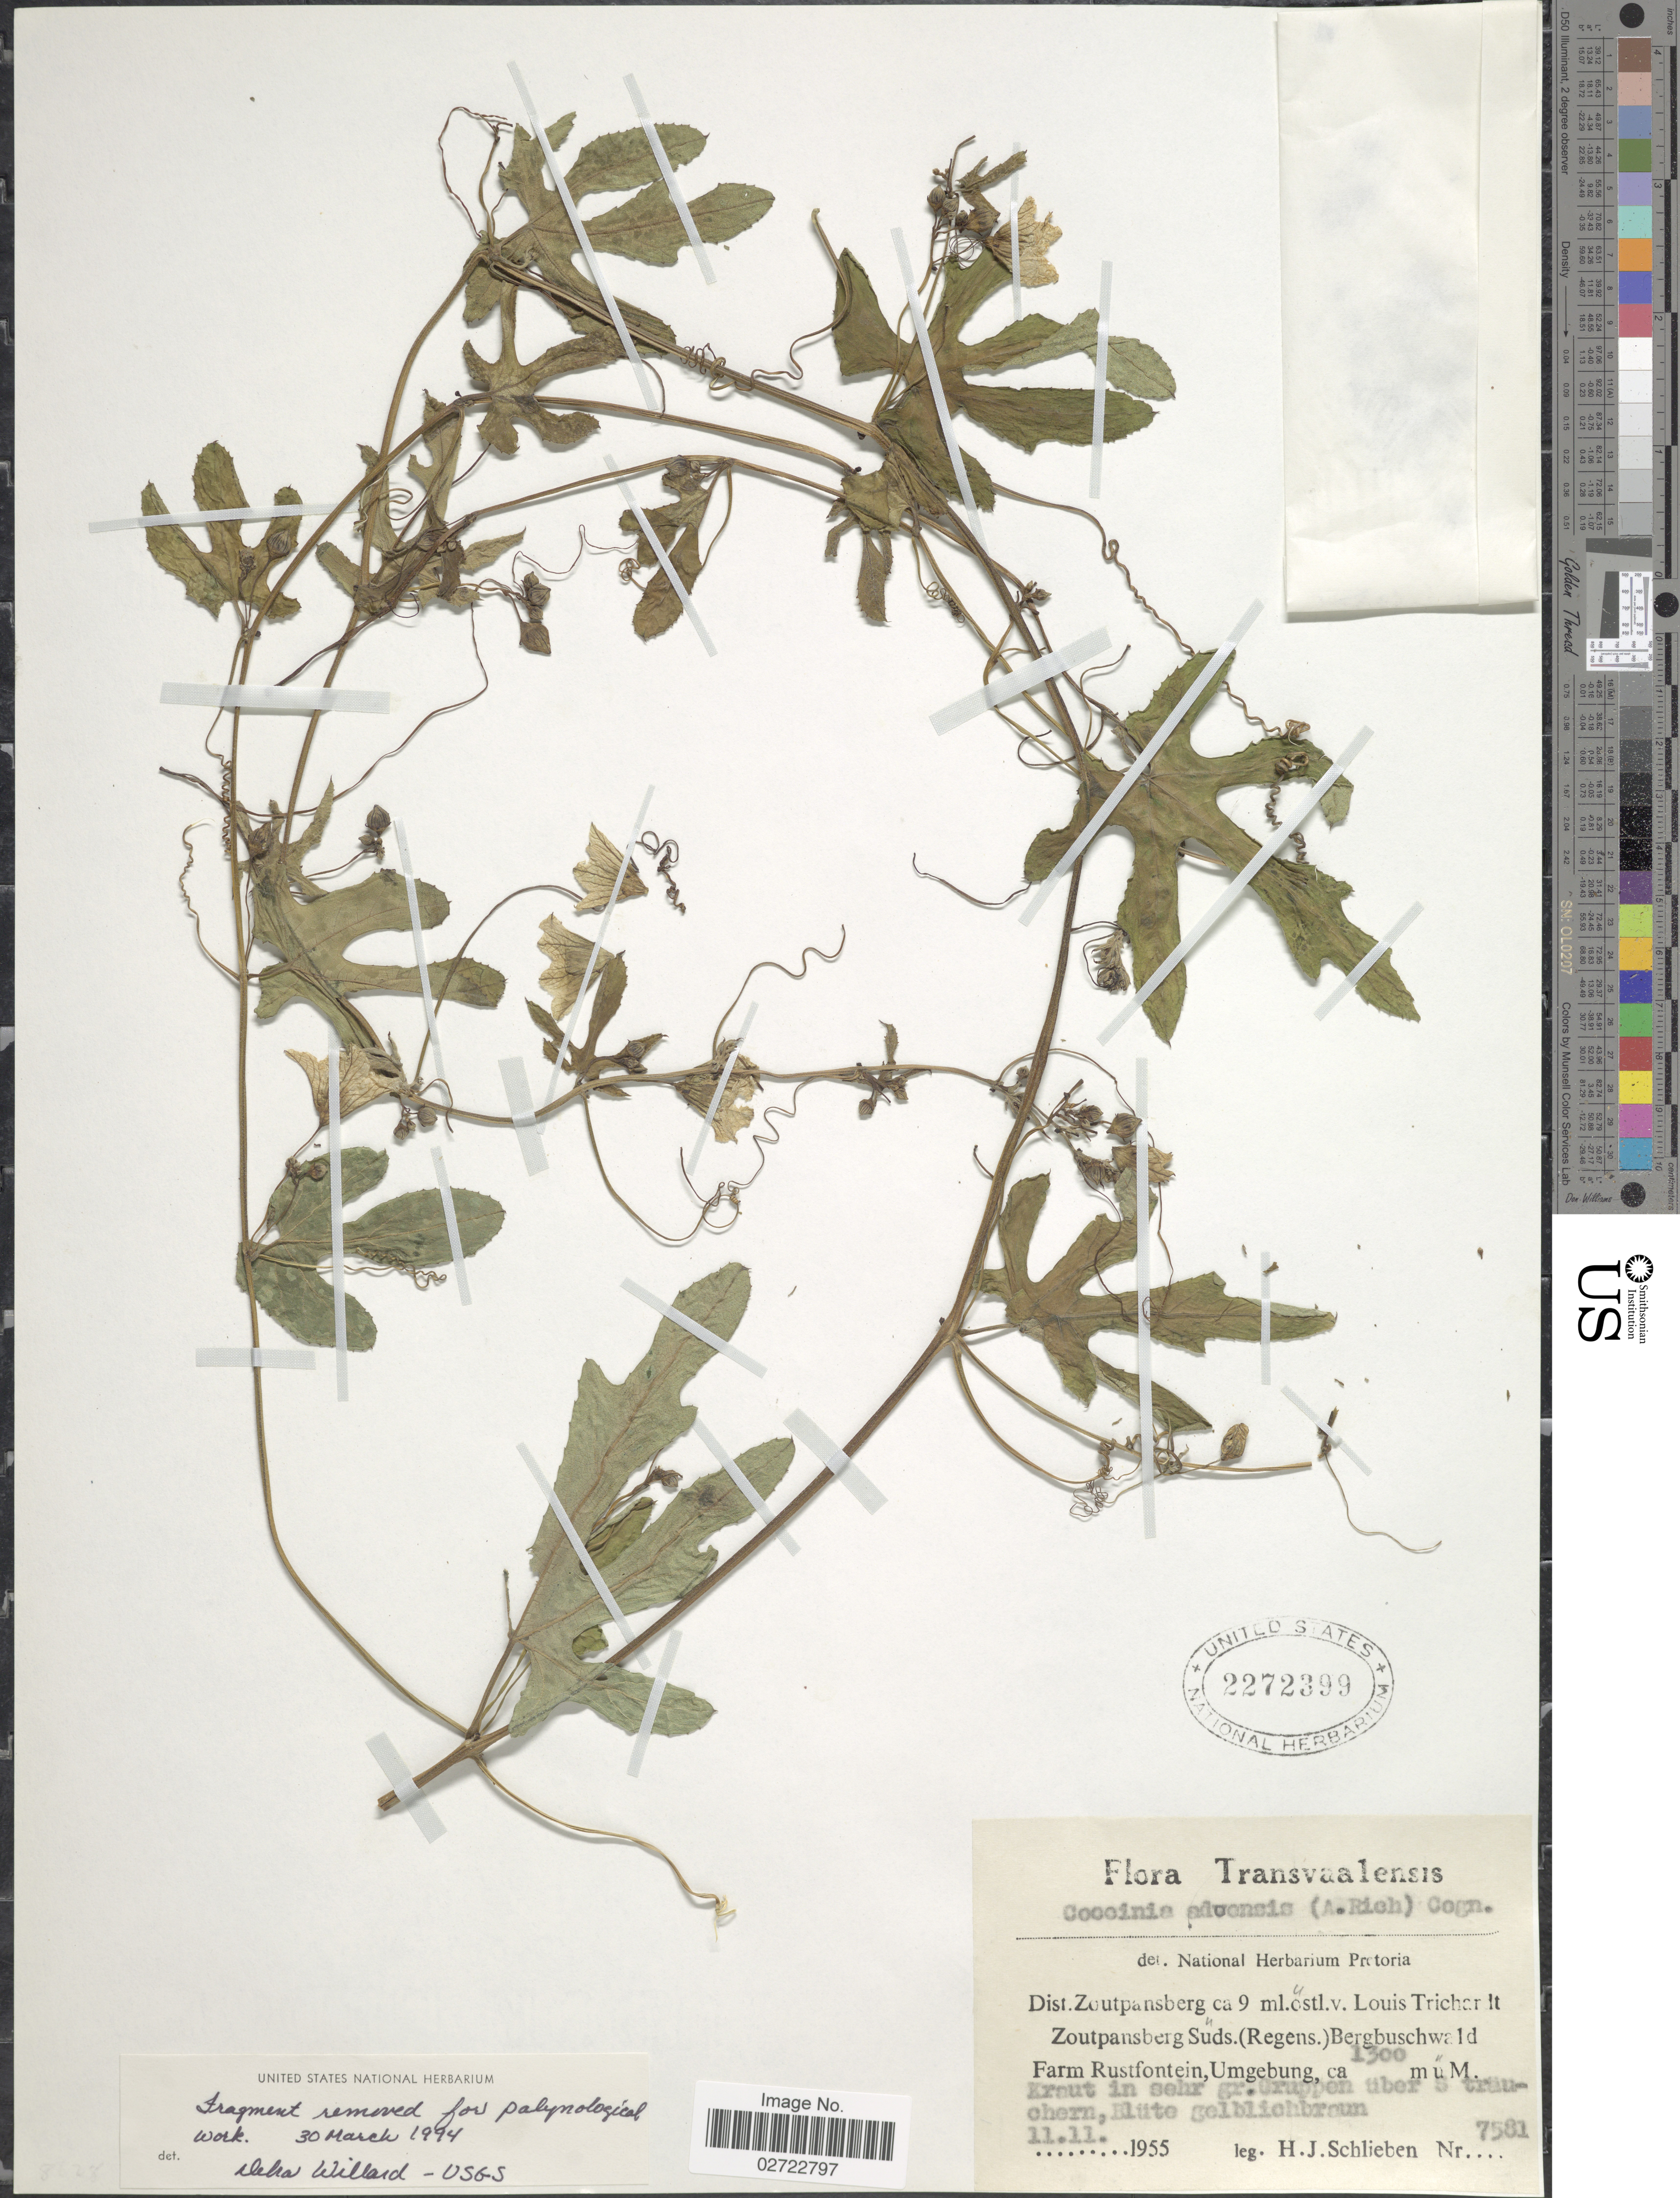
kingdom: Plantae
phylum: Tracheophyta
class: Magnoliopsida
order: Cucurbitales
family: Cucurbitaceae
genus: Coccinia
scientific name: Coccinia adoensis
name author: (Hochst. ex A. Rich.) Cogn.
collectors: H. J. Schlieben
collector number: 7581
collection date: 1955-11-11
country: South Africa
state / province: Limpopo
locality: Transvaalensis. Dist. Zoutpansberg ca 9 ml.ostl.v. Louis Trichardt Zoutpansberg Suds. (Regens) Bergbuschwald Farm Rustfontein, Umgebung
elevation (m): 1300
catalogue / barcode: US 2272399